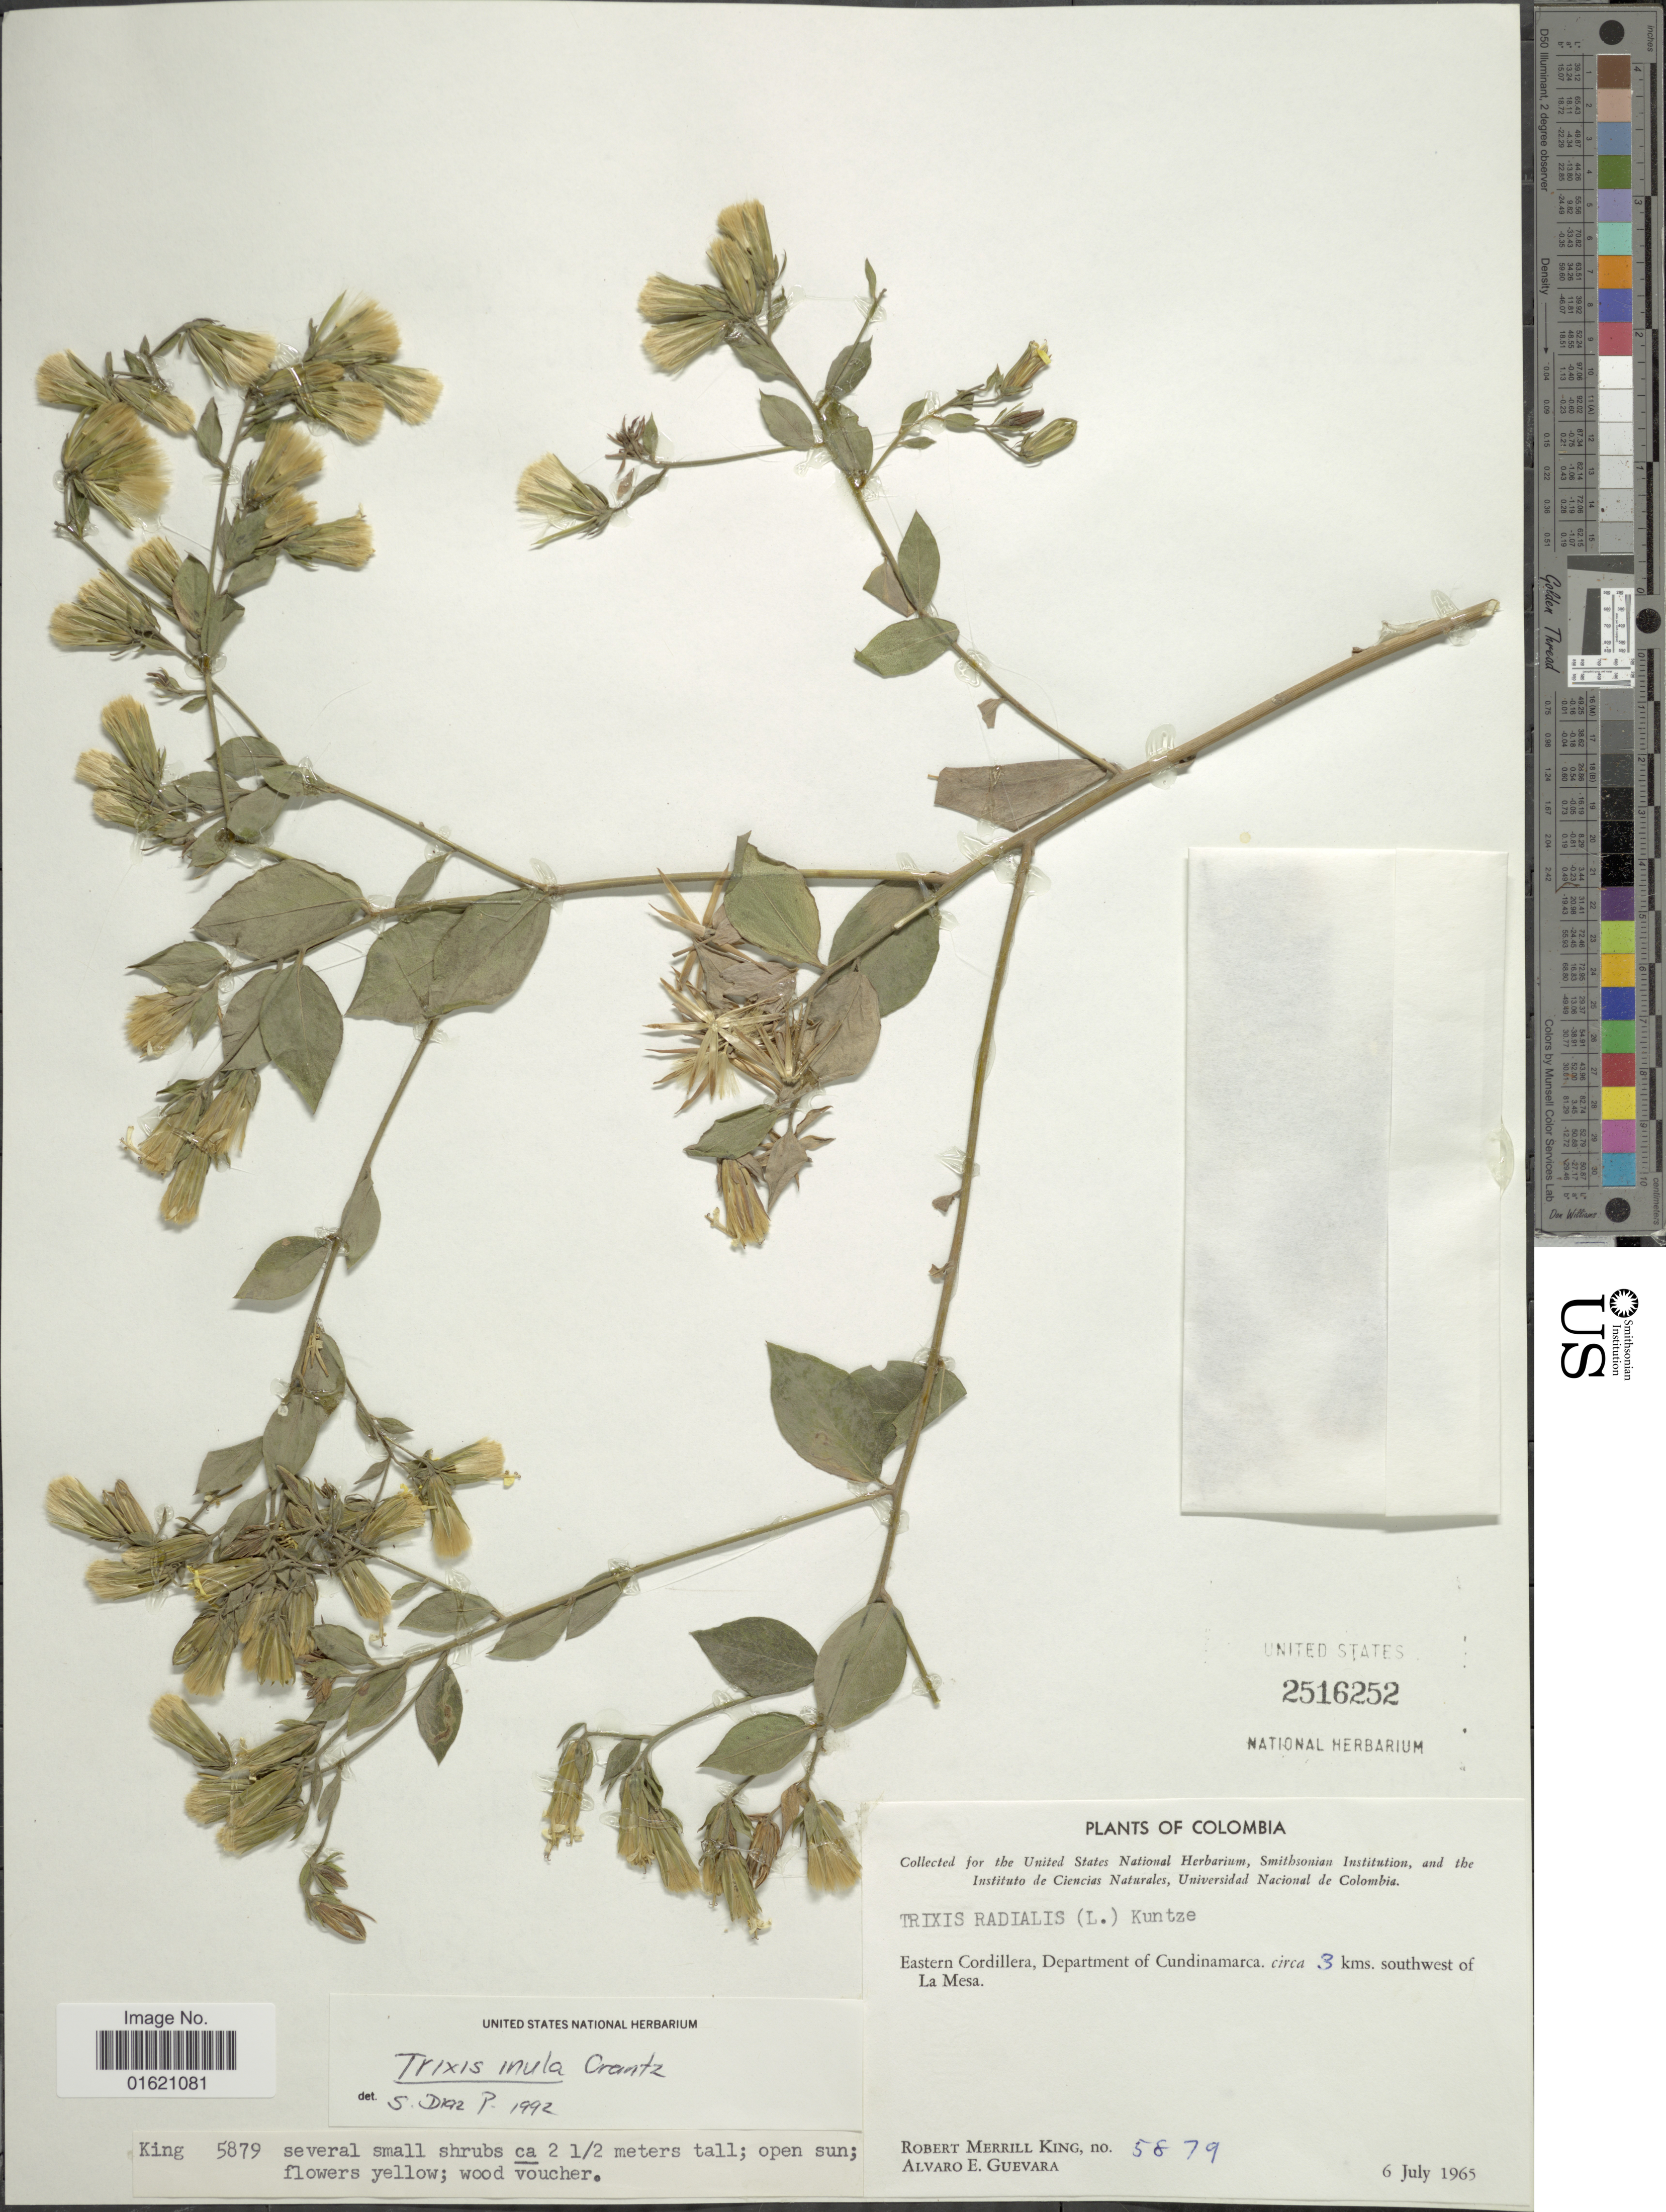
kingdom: Plantae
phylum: Tracheophyta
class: Magnoliopsida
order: Asterales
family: Asteraceae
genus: Trixis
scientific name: Trixis inula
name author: Crantz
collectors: R. M. King & A. E. Guevara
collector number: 5879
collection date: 1965-07-06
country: Colombia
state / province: Cundinamarca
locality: Eastern Cordillera, circa 3 kms. southwest of La Mesa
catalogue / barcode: US 2516252